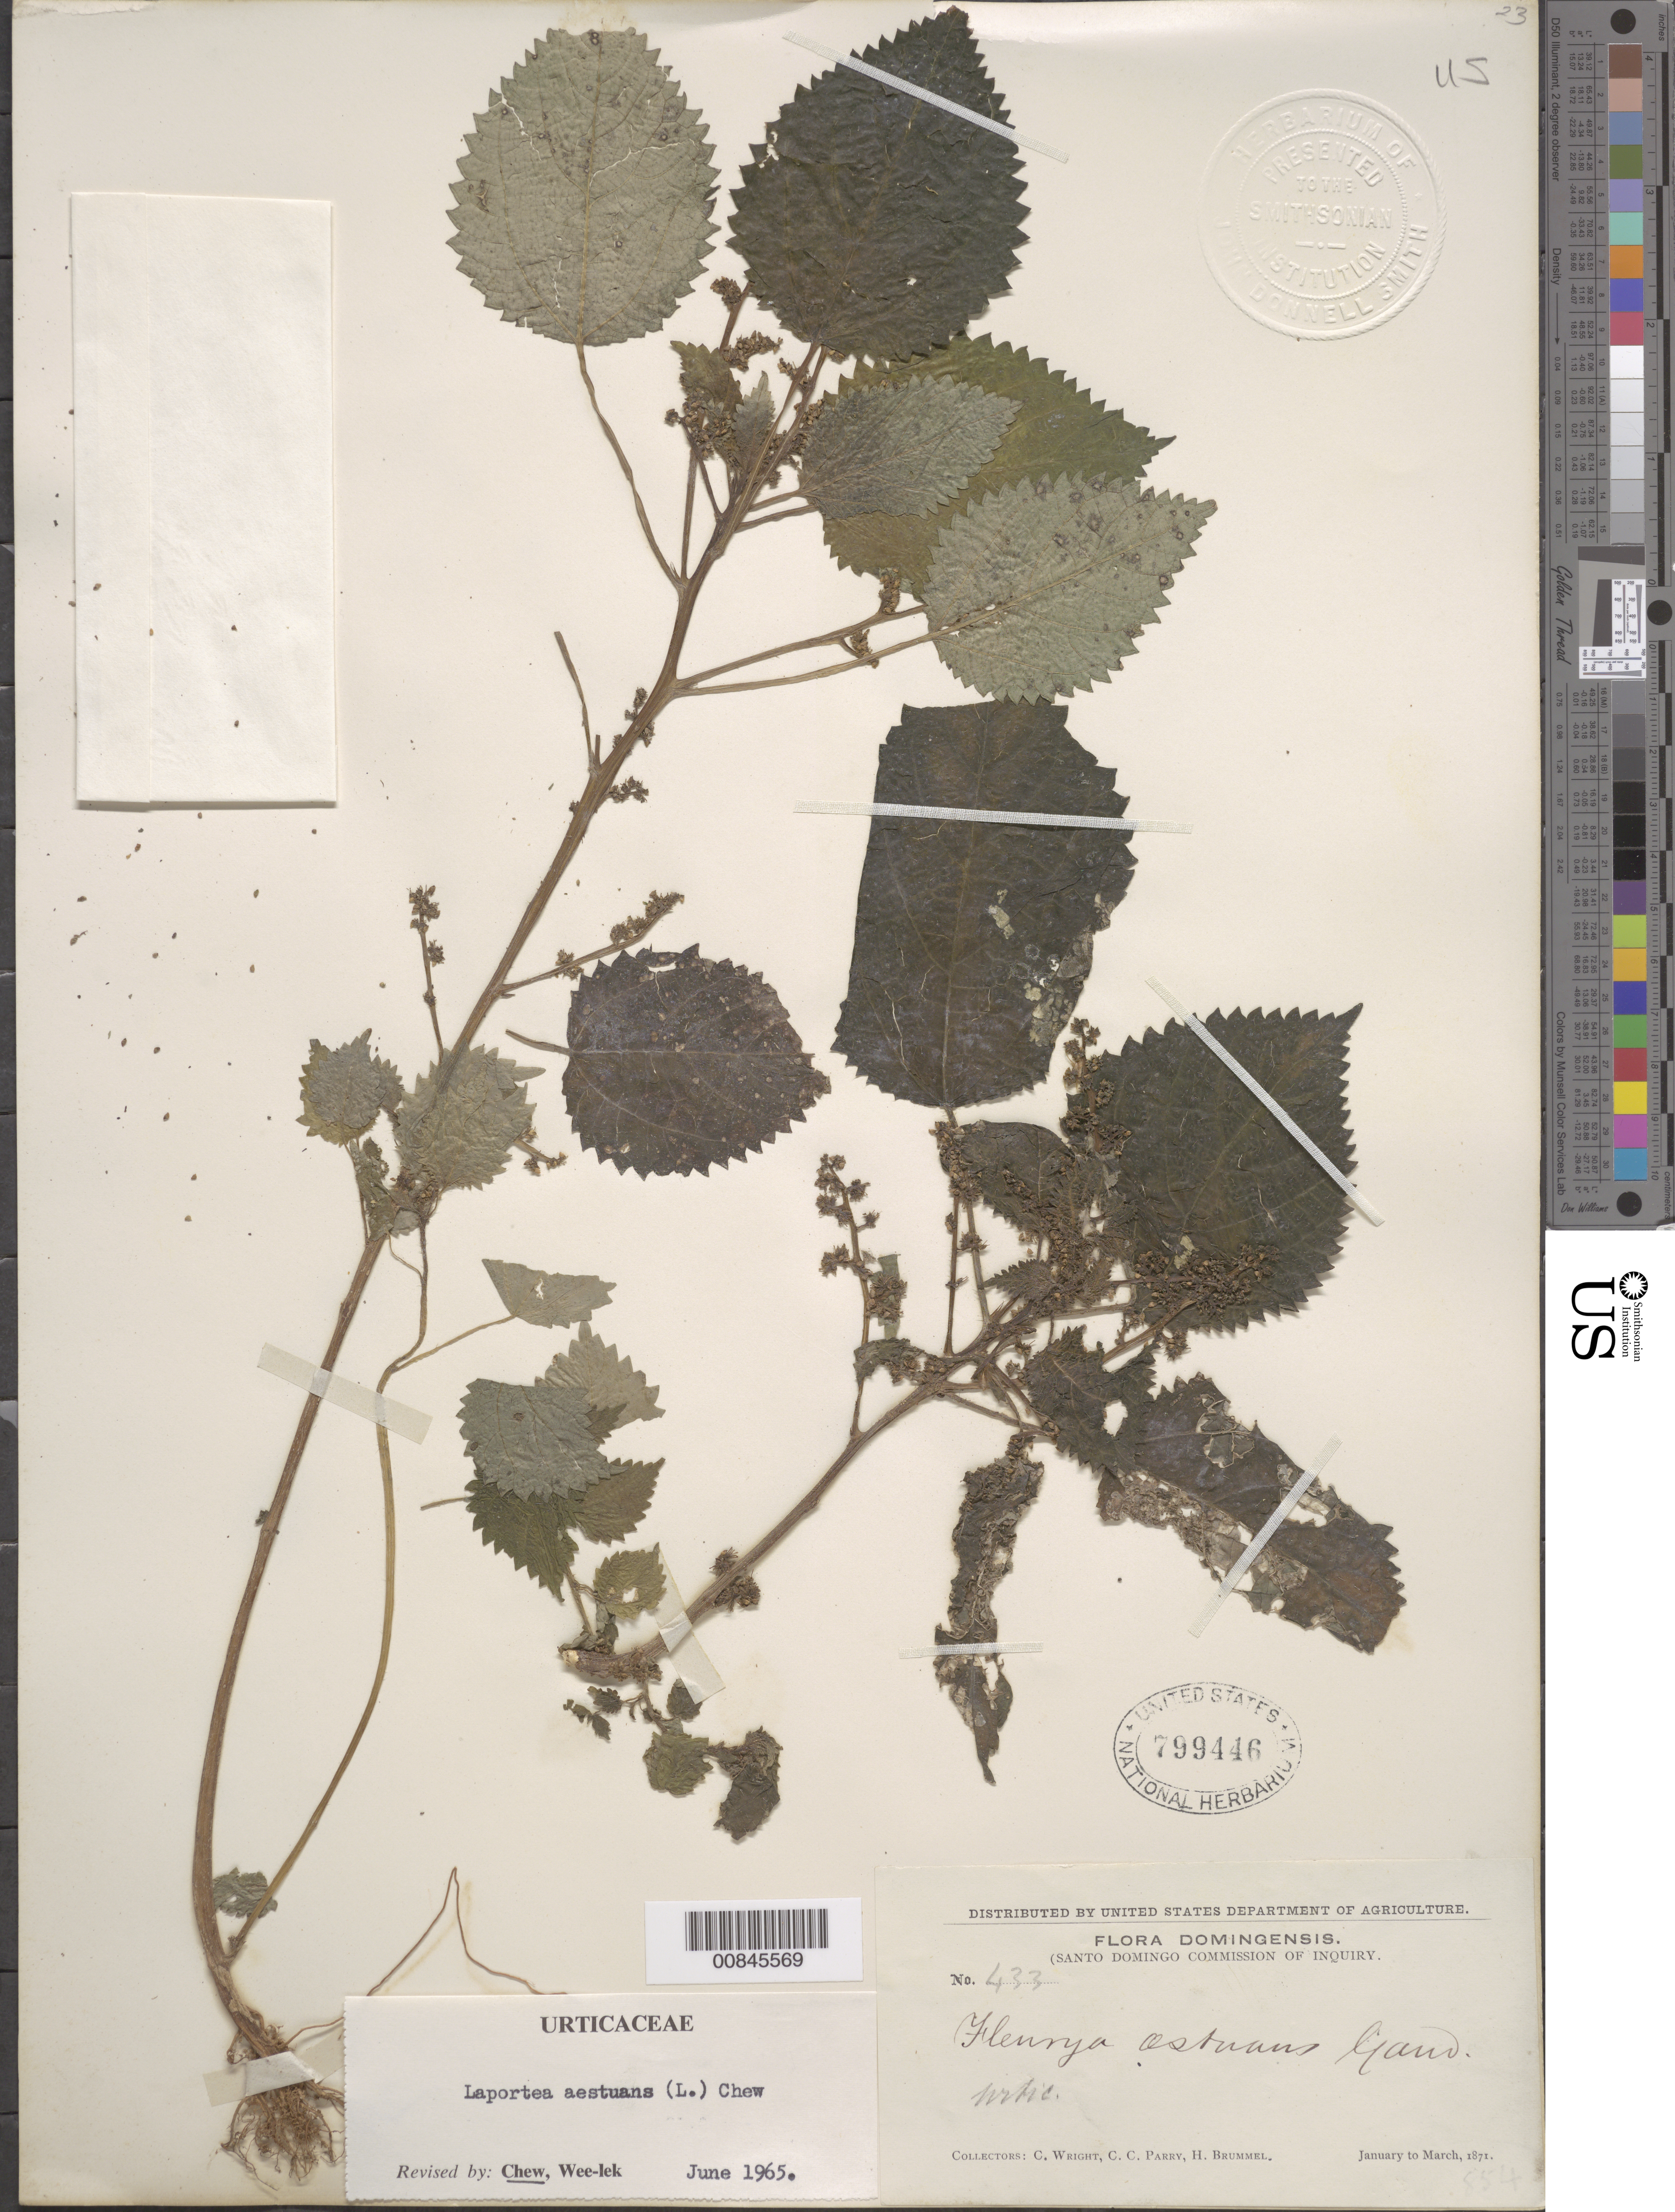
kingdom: Plantae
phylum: Tracheophyta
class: Magnoliopsida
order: Rosales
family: Urticaceae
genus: Laportea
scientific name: Laportea aestuans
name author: (L.) Chew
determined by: Chew, Wee-Lek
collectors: C. Wright, C. C. Parry & H. Brummel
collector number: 433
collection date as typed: Jan 1871 to -- Mar 1871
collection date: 1871-01/1871-03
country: Dominican Republic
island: Hispaniola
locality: Dominican Republic.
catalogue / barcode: US 799446